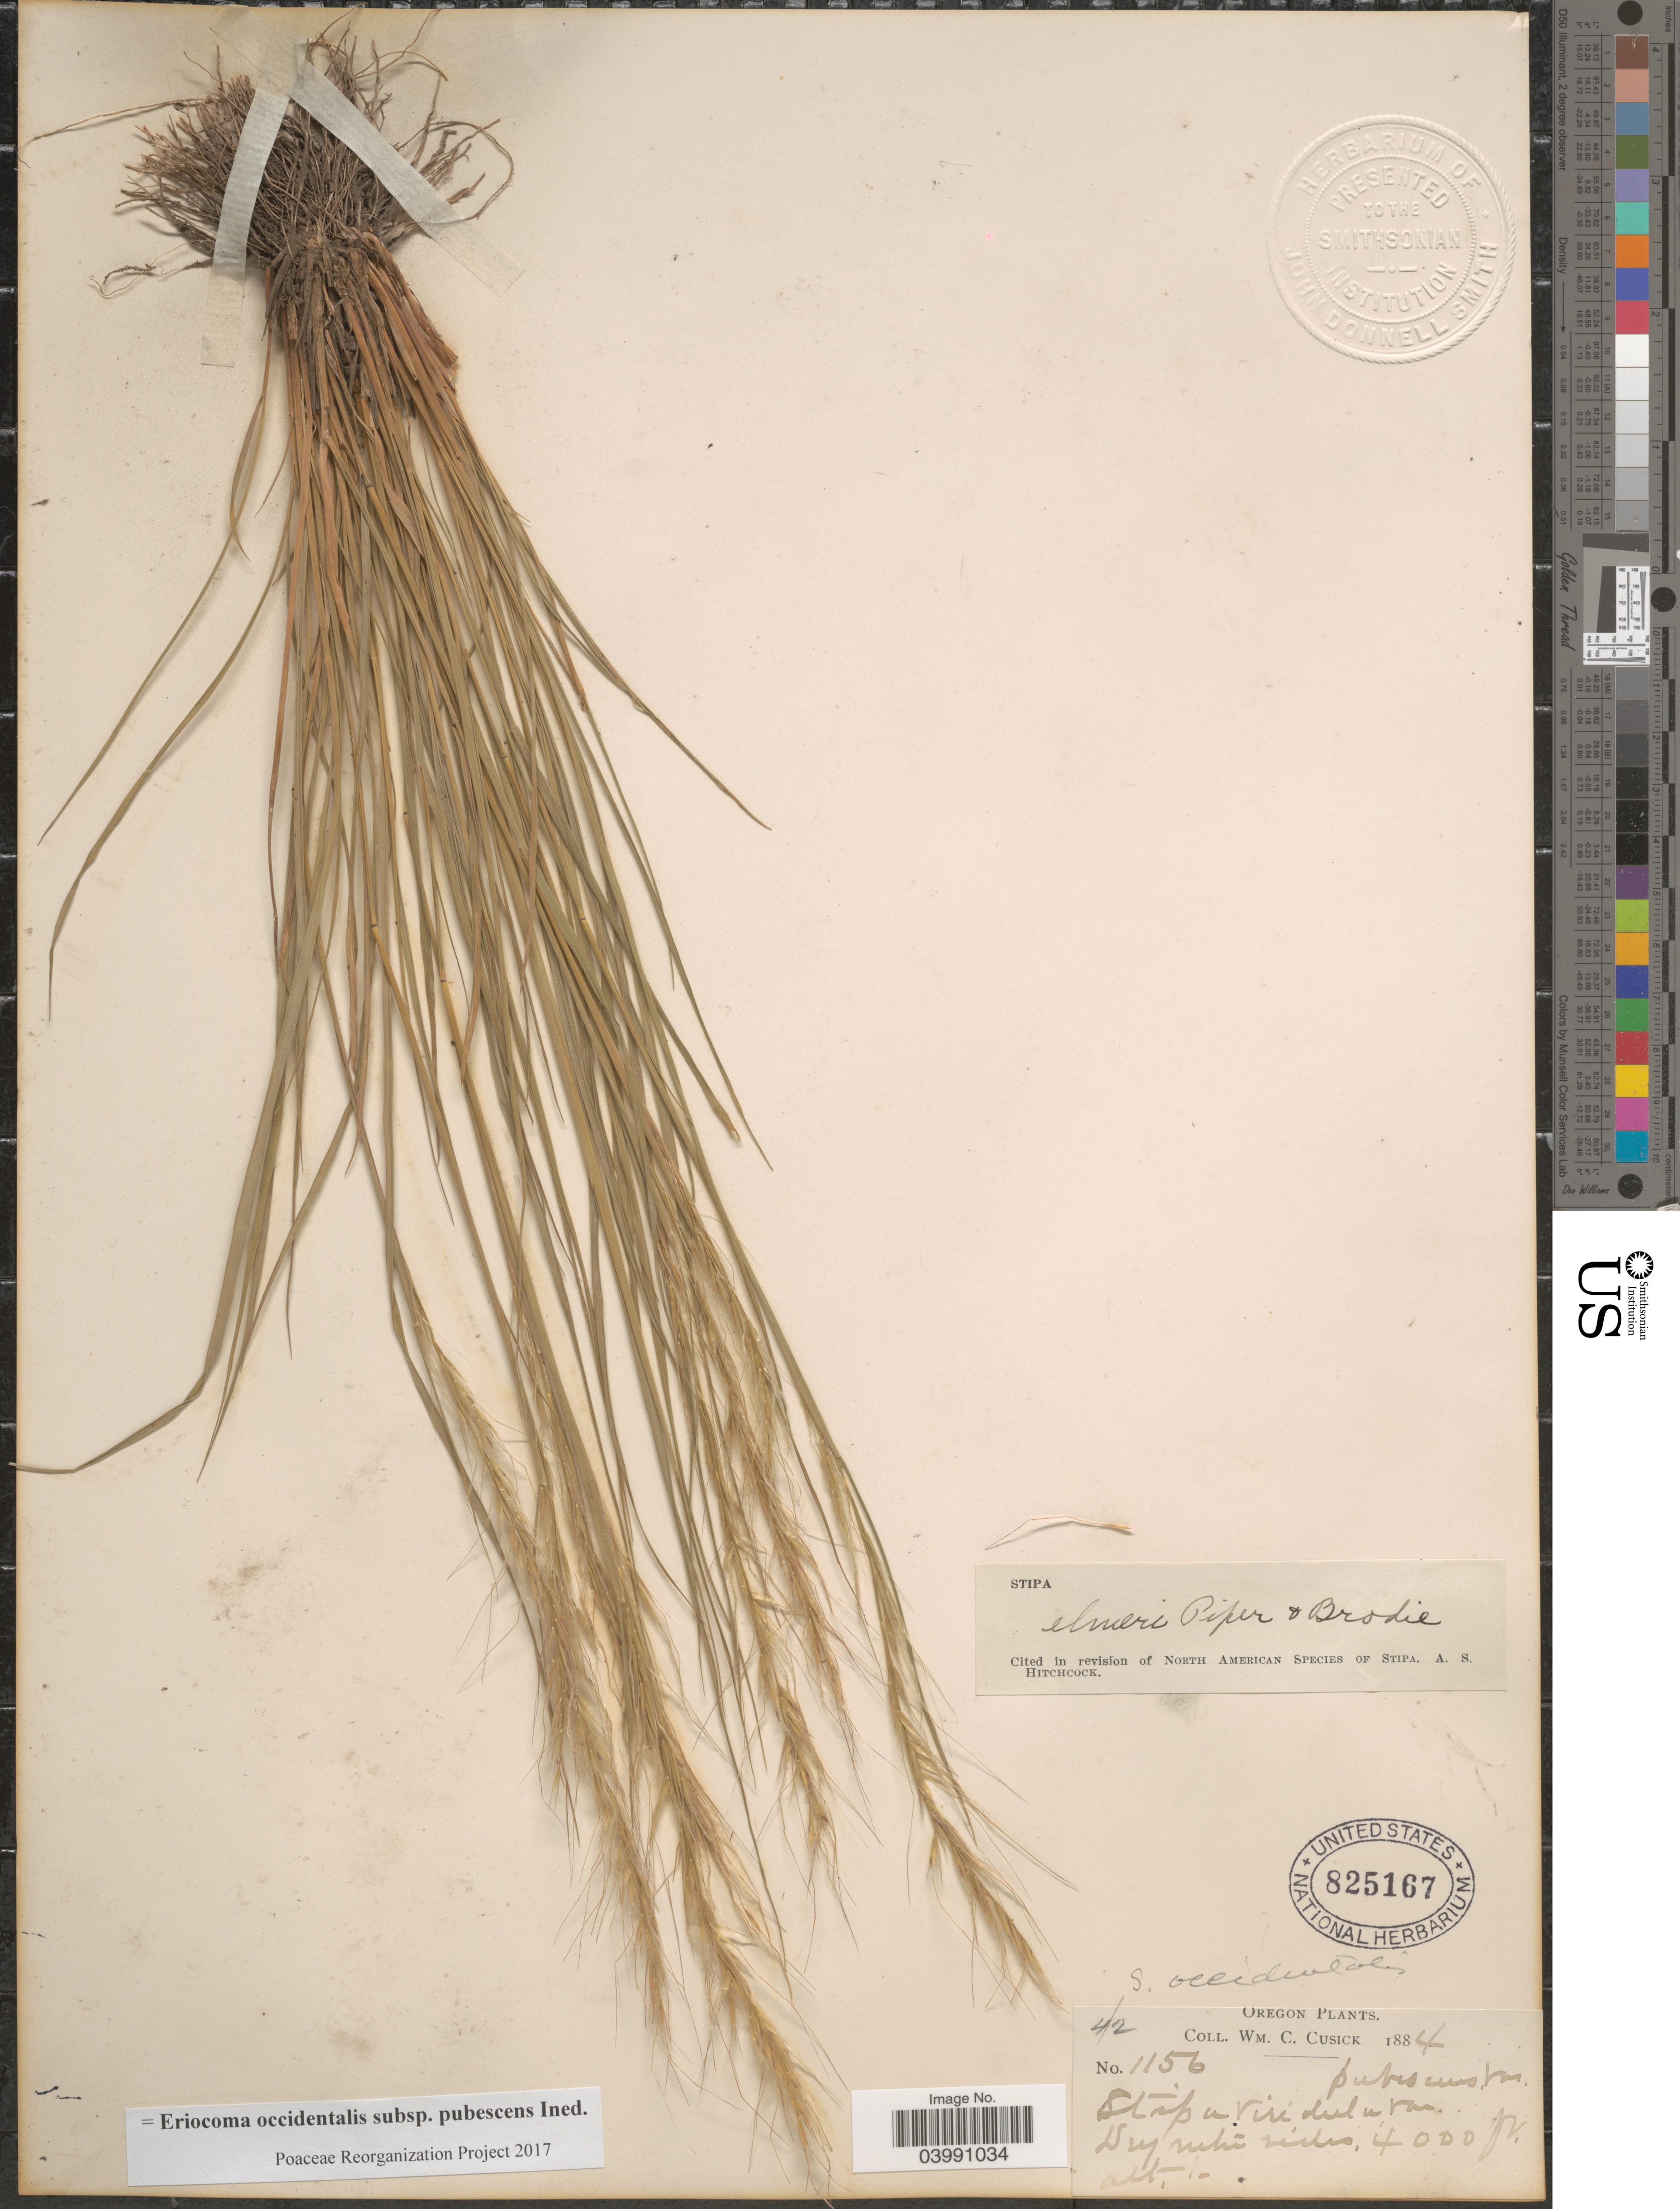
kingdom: Plantae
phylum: Tracheophyta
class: Liliopsida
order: Poales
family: Poaceae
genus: Eriocoma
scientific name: Eriocoma occidentalis subsp. pubescens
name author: (Vasey) Romasch.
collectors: W. C. Cusick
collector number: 1156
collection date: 1884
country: United States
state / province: Oregon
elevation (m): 1219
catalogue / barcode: US 825167